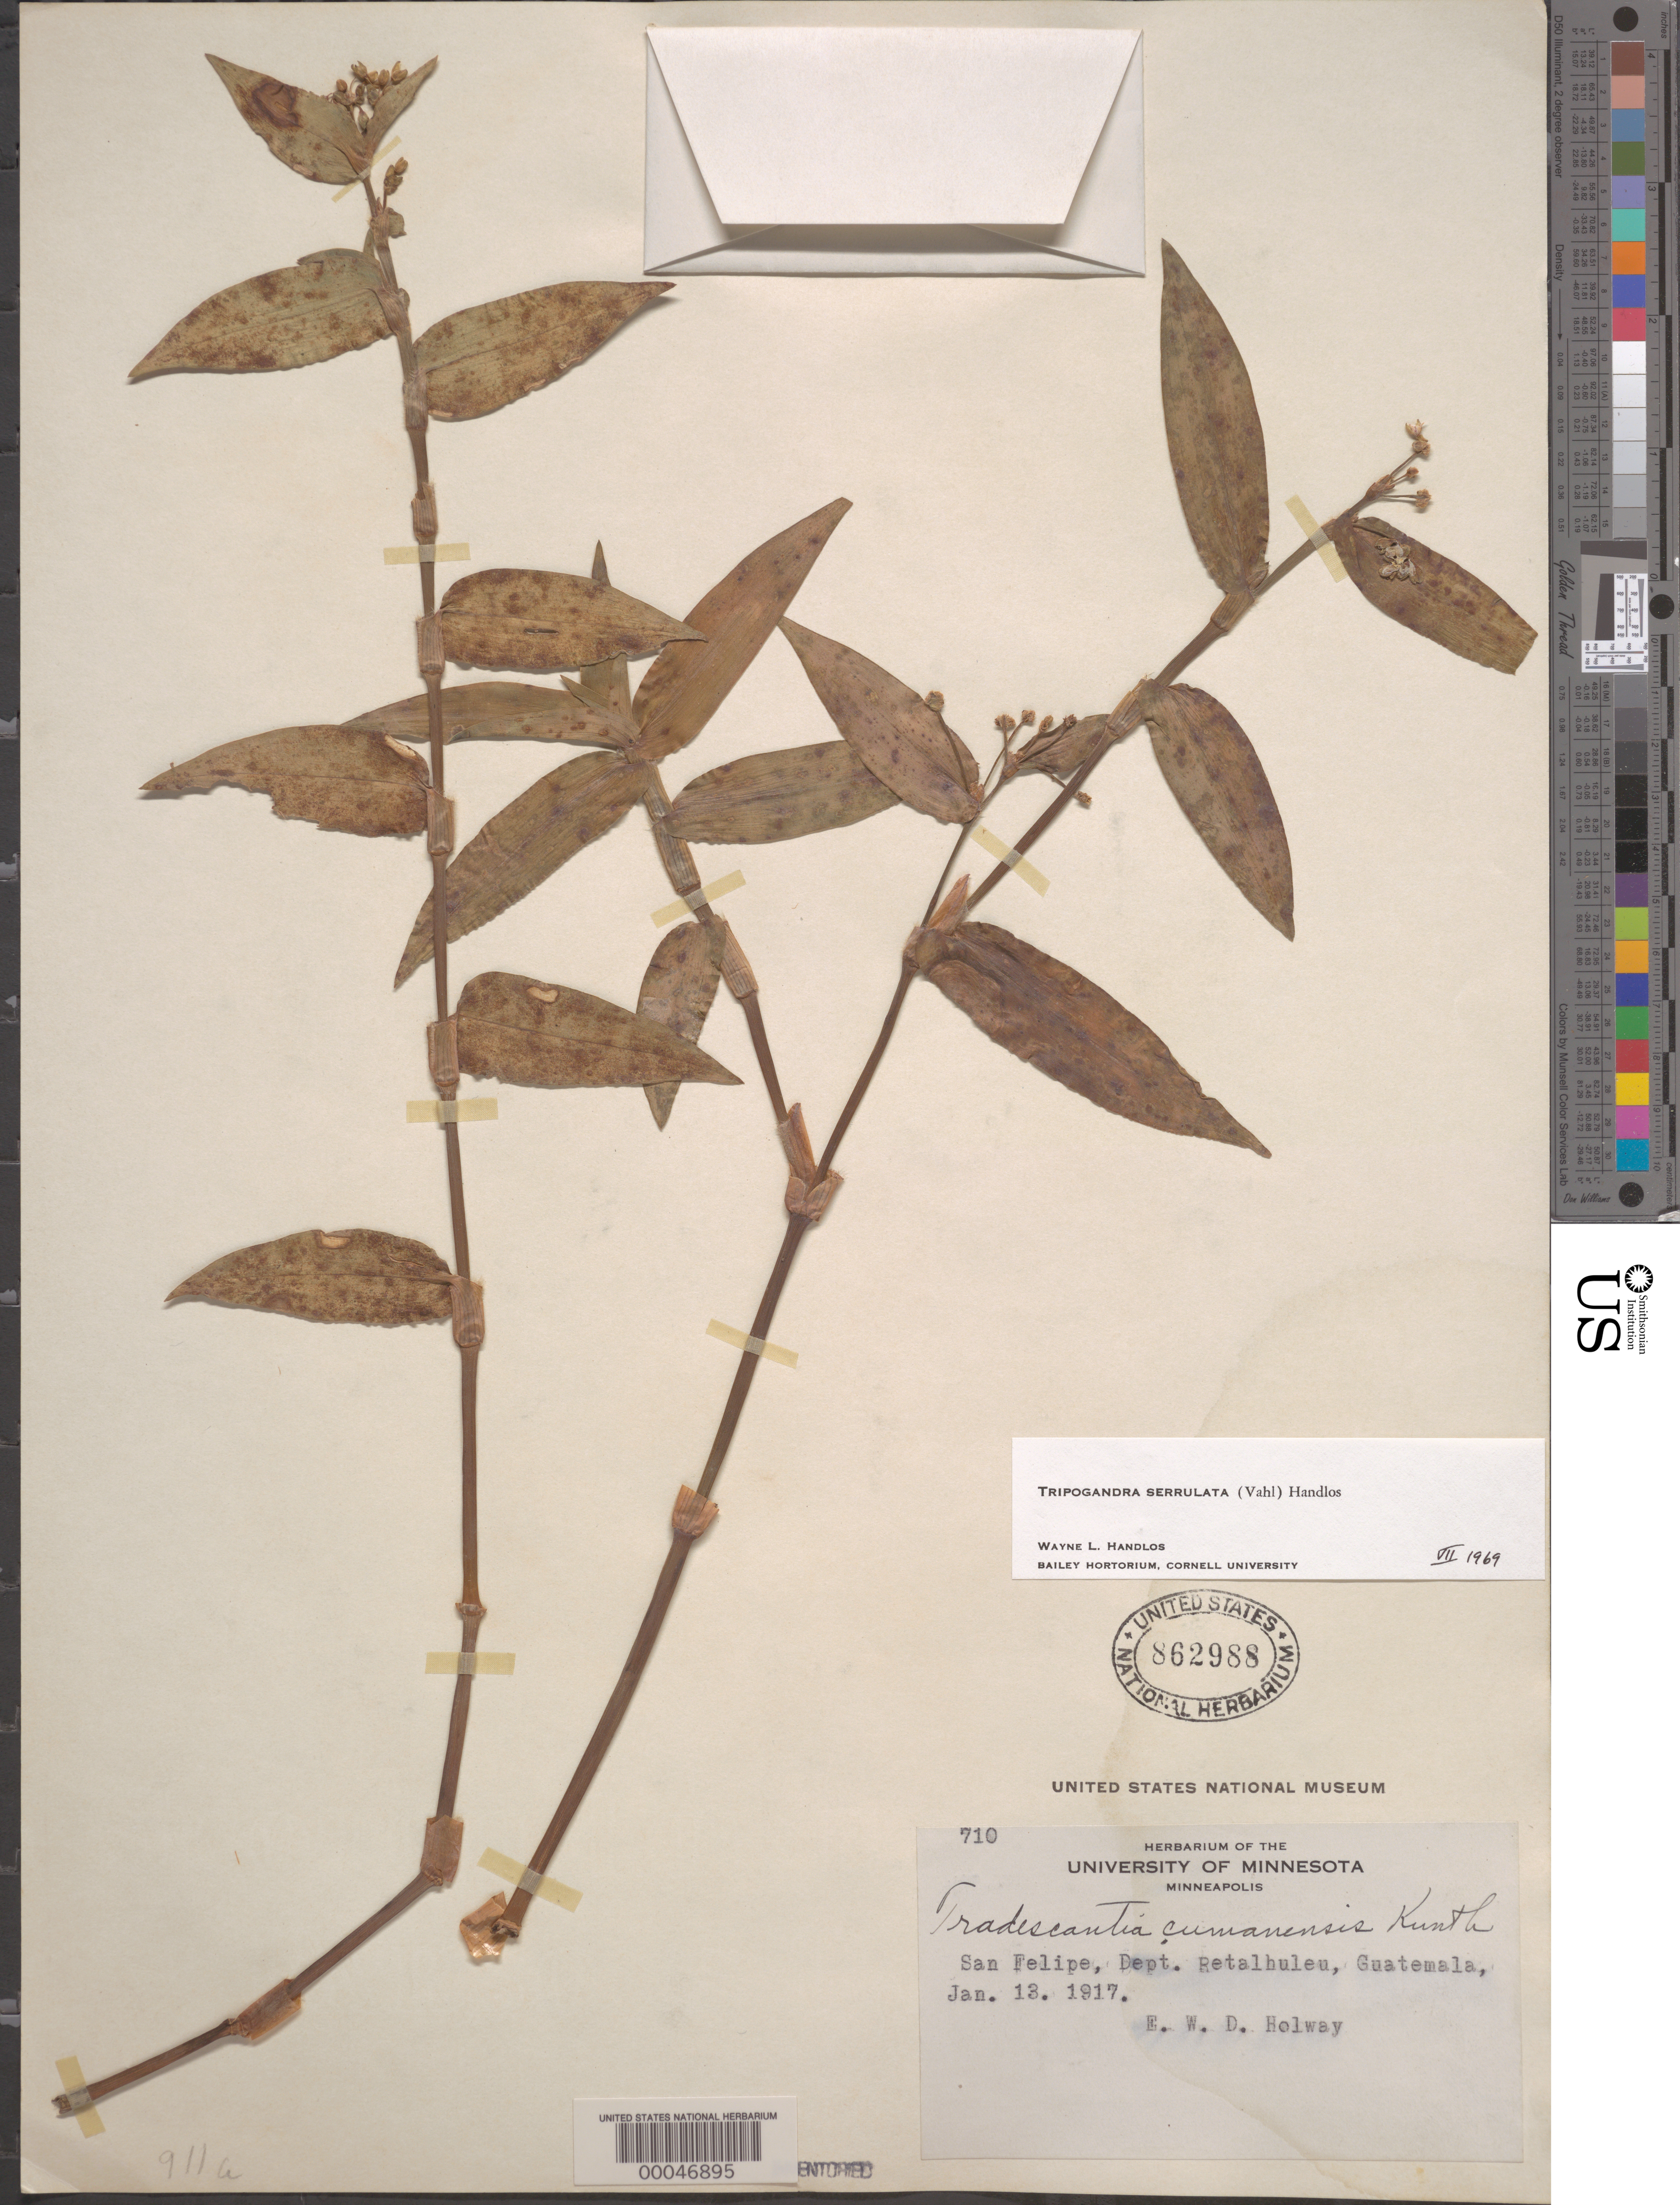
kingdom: Plantae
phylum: Tracheophyta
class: Liliopsida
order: Commelinales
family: Commelinaceae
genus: Tripogandra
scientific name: Tripogandra serrulata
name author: (Vahl) Handlos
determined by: Handlos, W. L.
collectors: E. W. D. Holway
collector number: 710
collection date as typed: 13 Jan 1917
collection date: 1917-01-13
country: Guatemala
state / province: Retalhuleu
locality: San Felipe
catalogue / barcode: US 862988